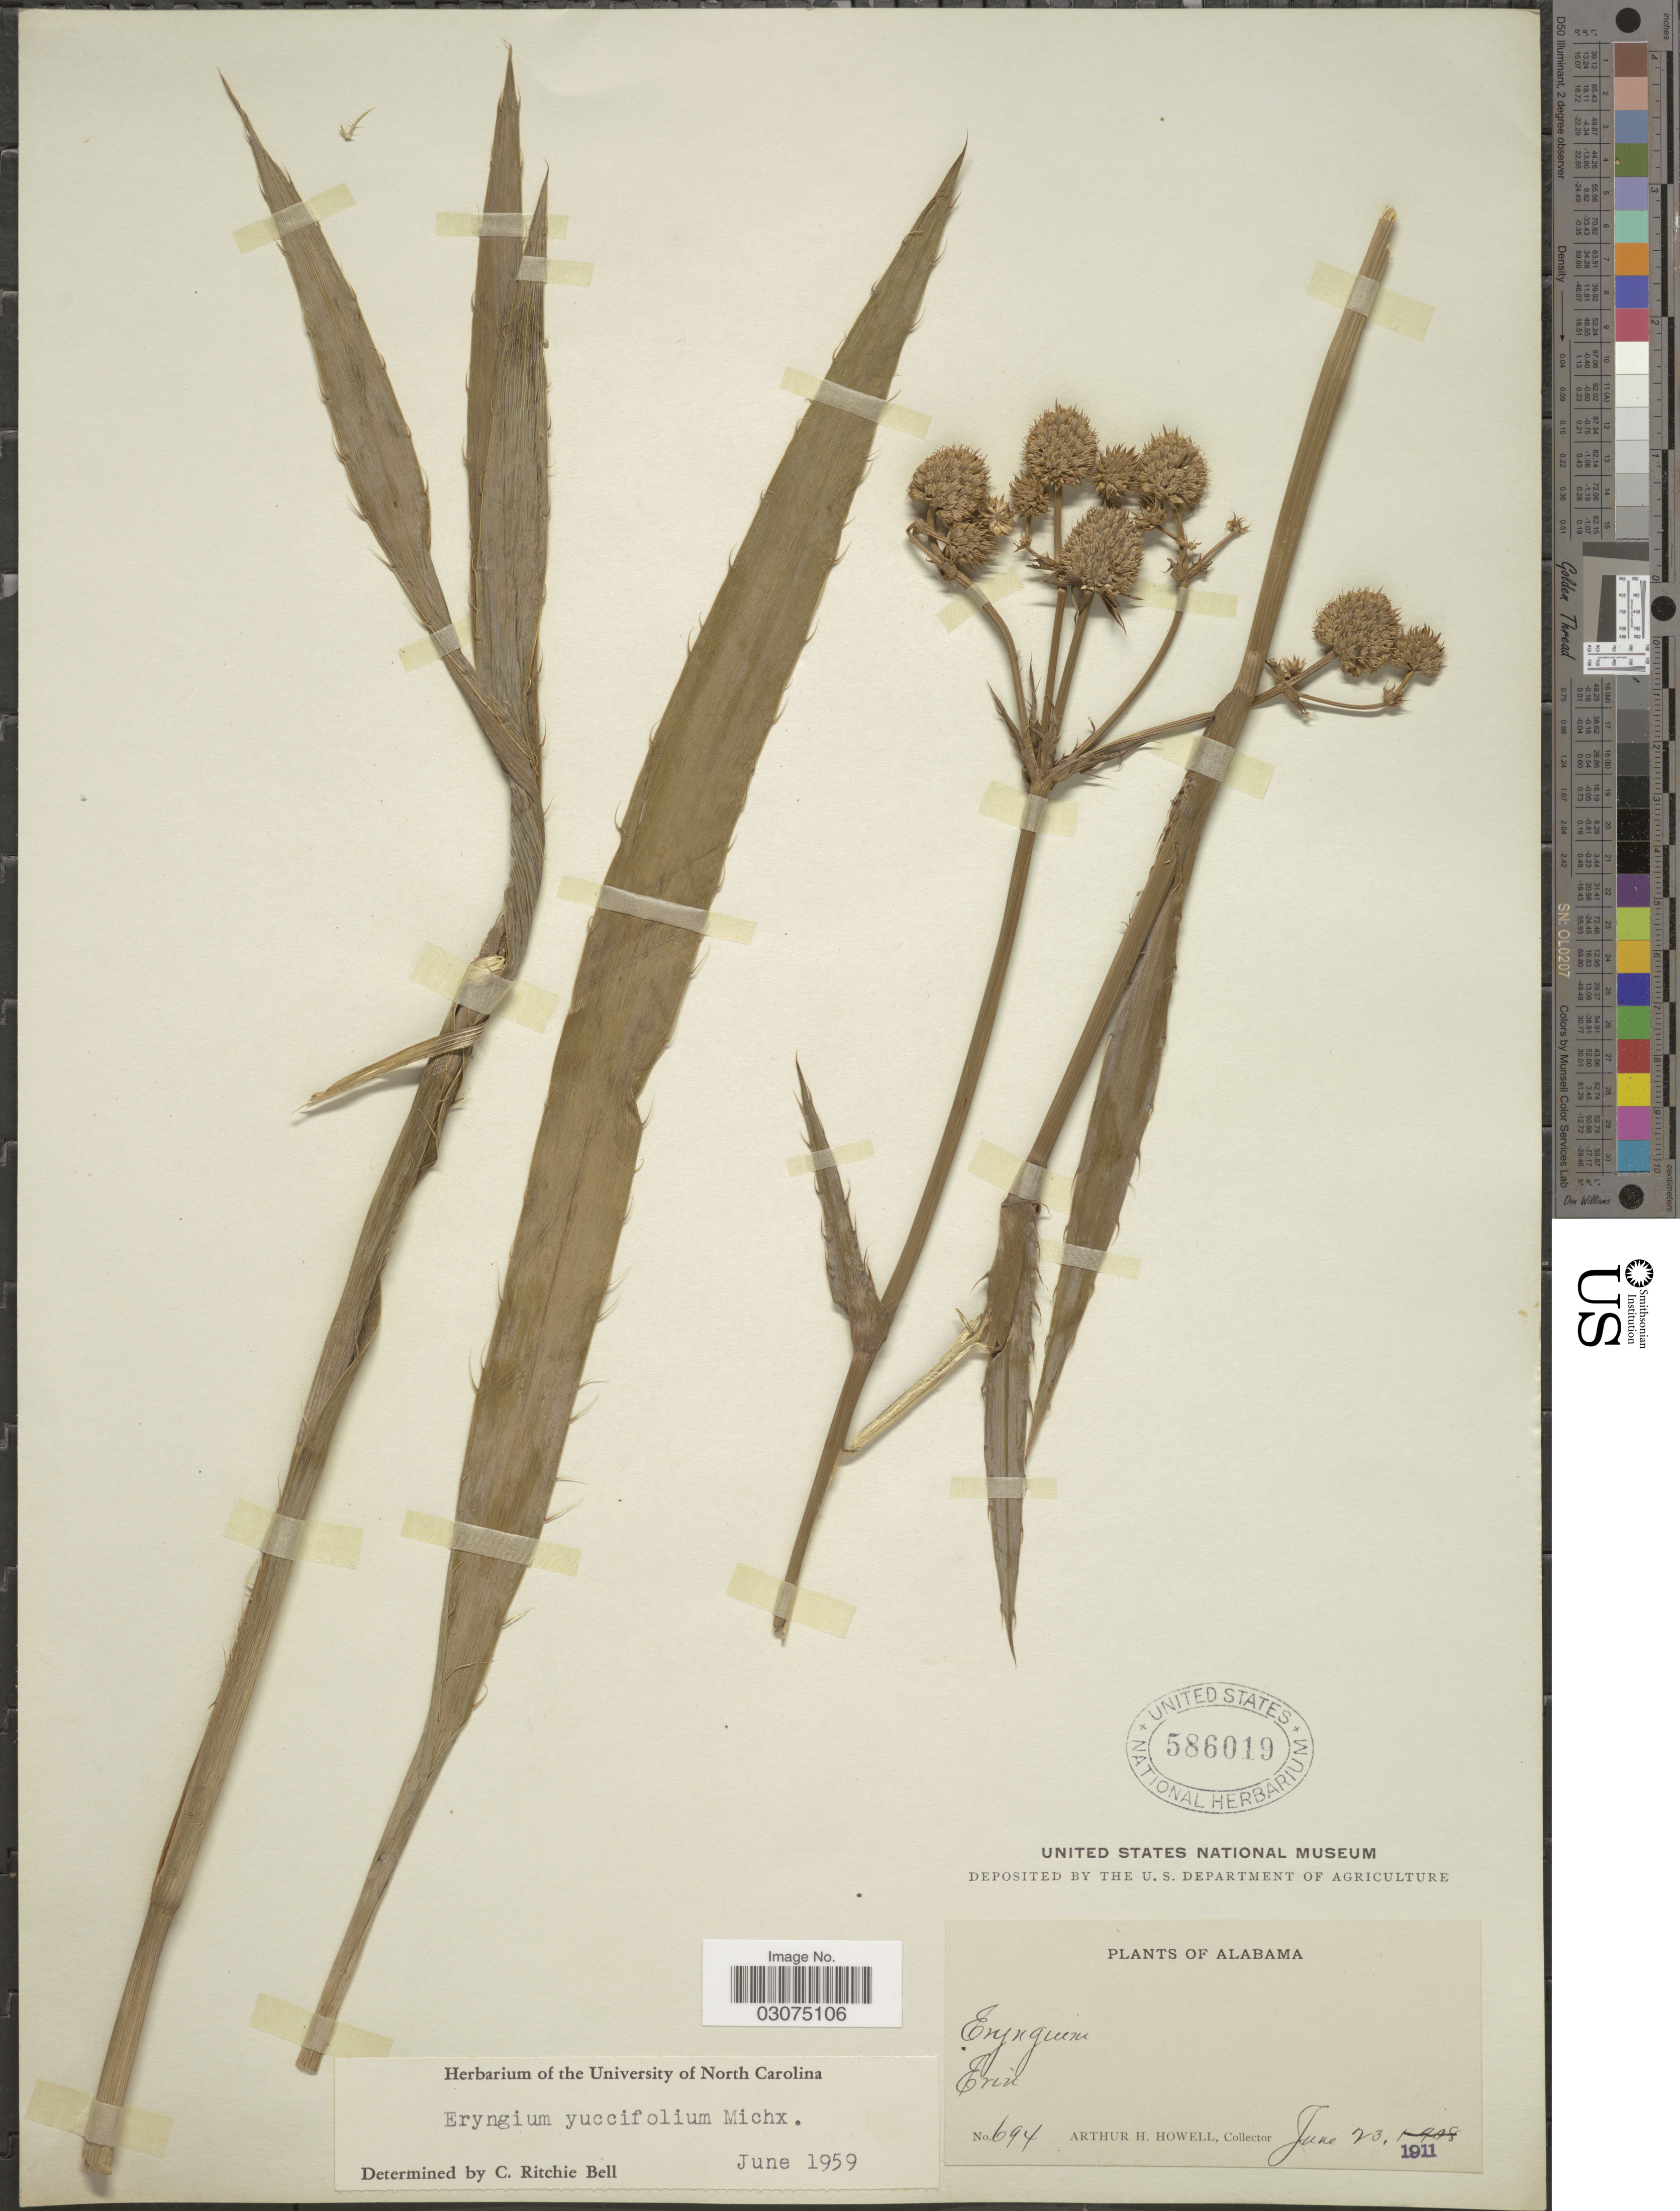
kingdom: Plantae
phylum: Tracheophyta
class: Magnoliopsida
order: Apiales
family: Apiaceae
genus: Eryngium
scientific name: Eryngium yuccifolium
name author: Michx.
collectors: A. H. Howell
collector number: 694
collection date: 1911-06-23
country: United States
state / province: Alabama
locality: Erin.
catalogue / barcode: US 586019